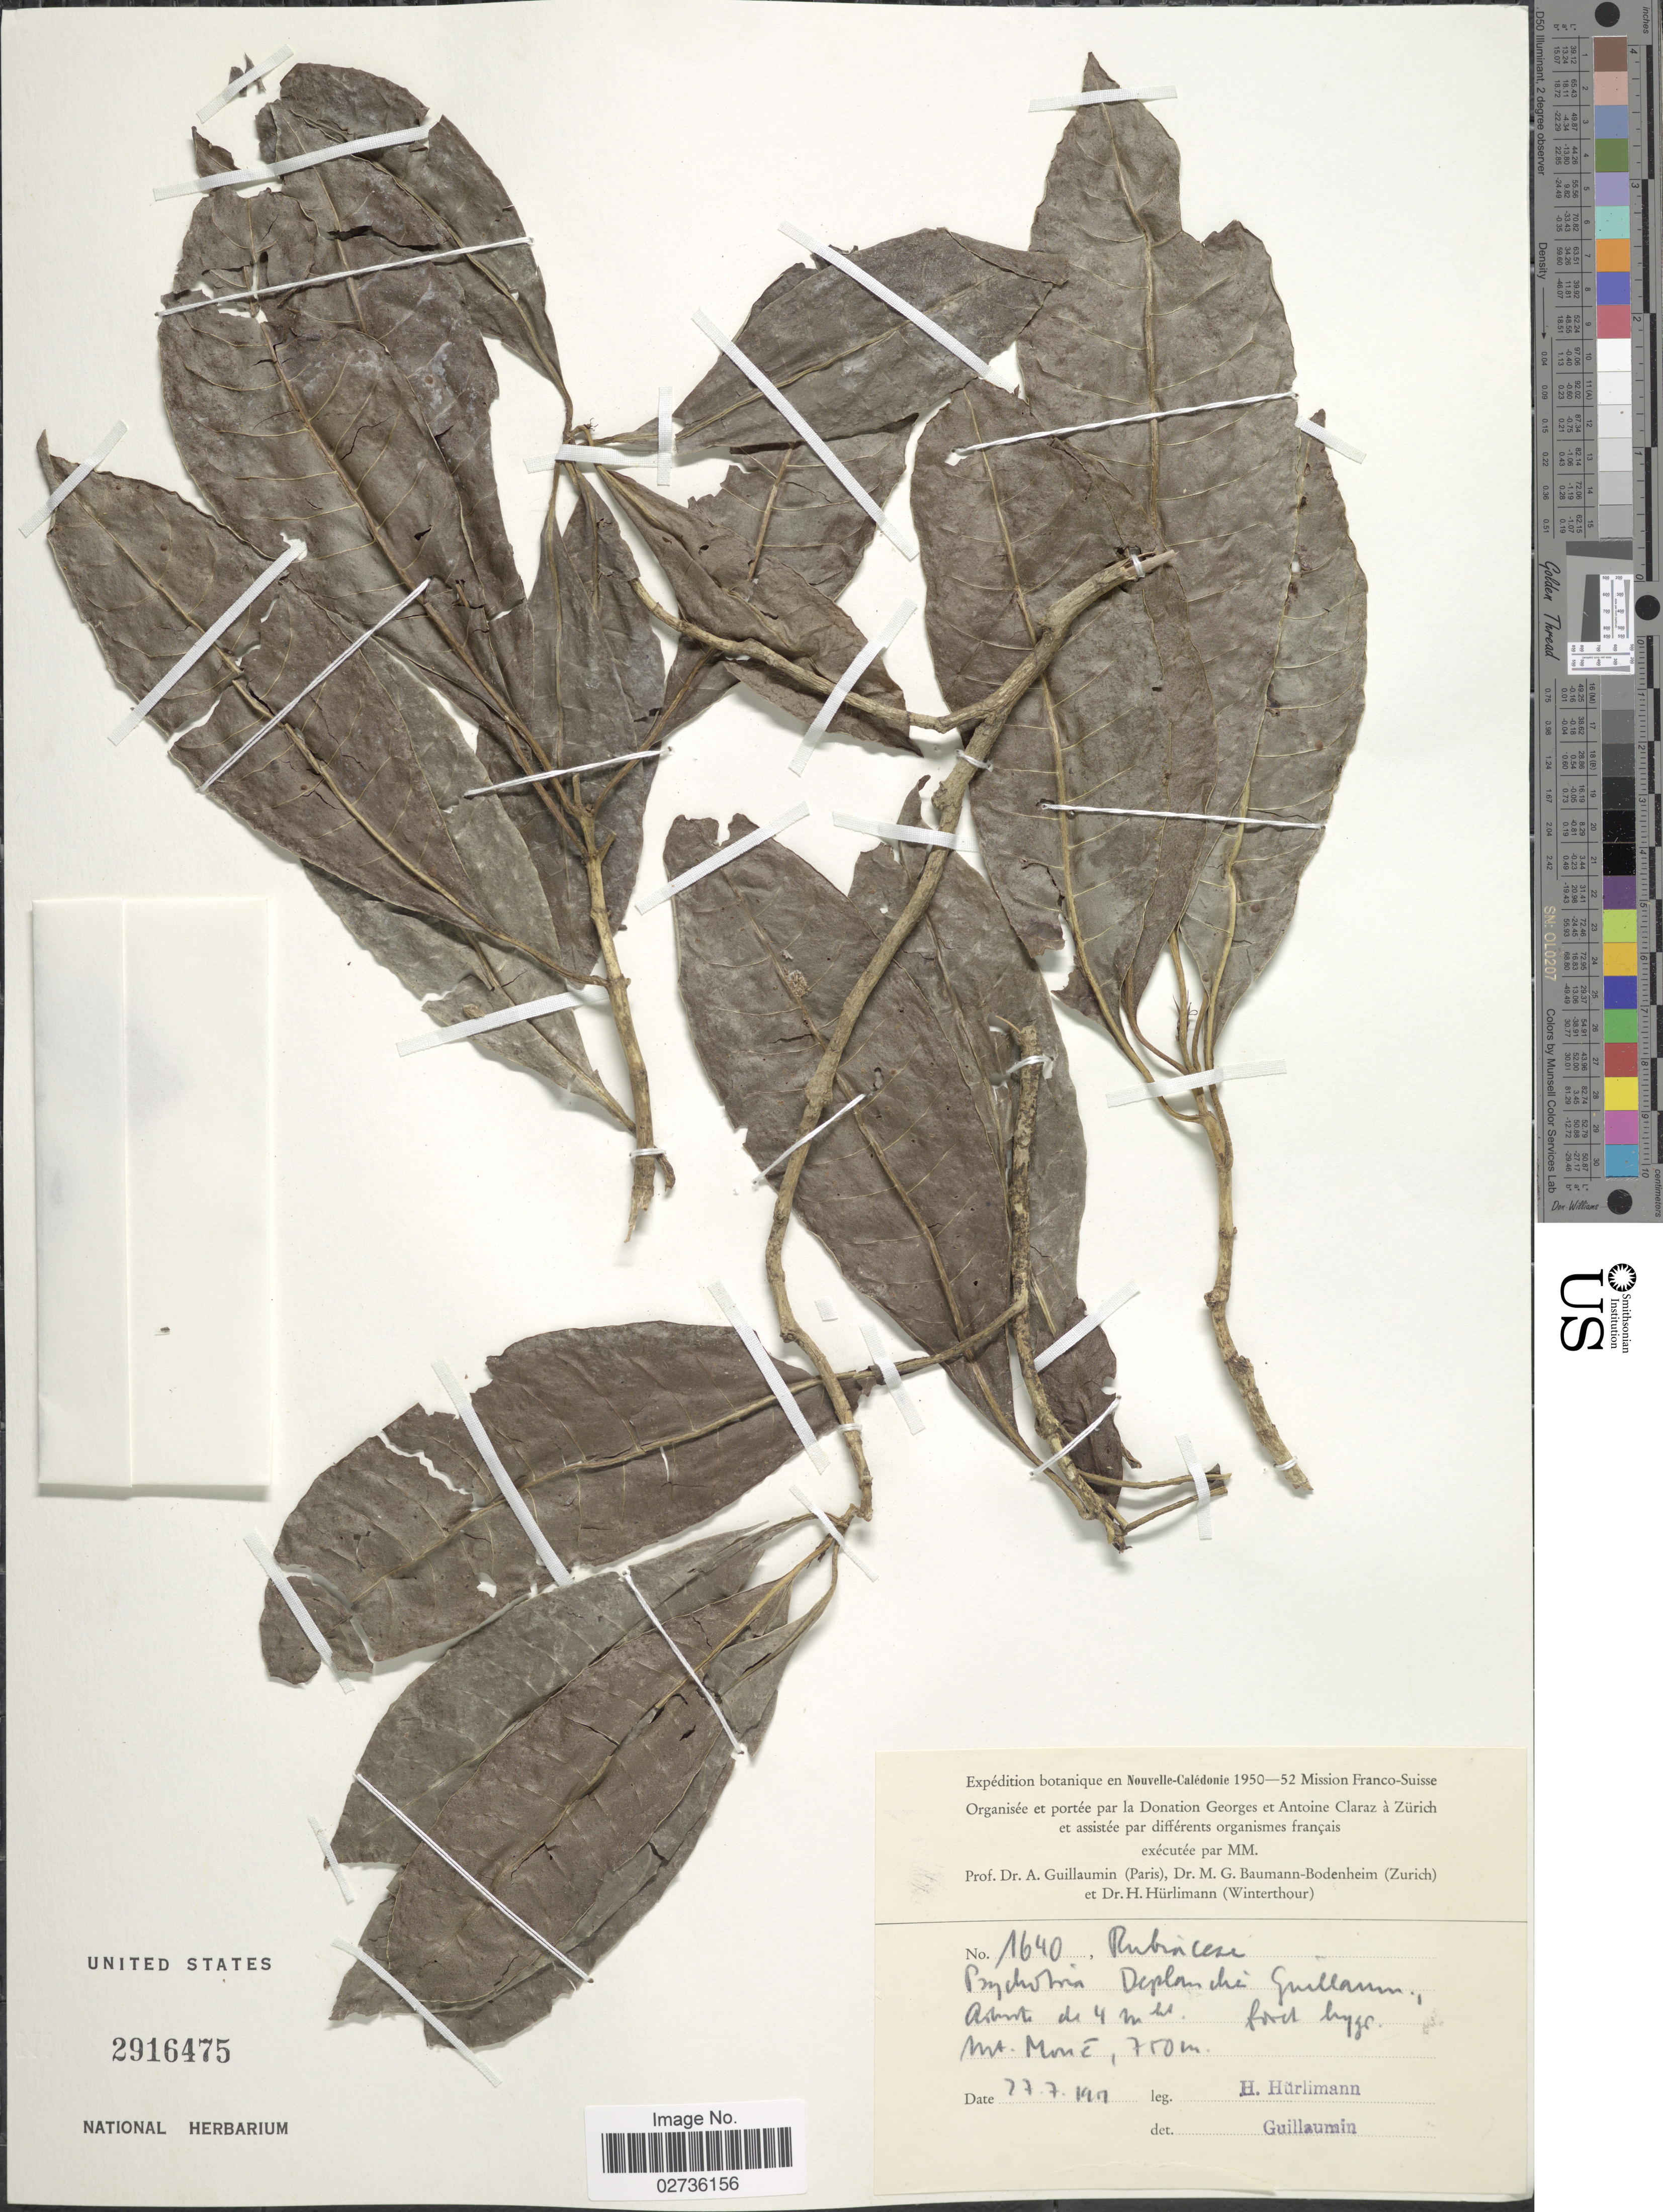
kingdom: Plantae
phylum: Tracheophyta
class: Magnoliopsida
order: Gentianales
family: Rubiaceae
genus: Psychotria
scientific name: Psychotria deplanchei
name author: (Beauvis.) Guillaumin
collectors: H. Hürlimann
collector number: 1640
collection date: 1951-07-27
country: New Caledonia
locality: Nouvelle Caledonie. Mt. Moné. [interpreted]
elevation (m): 750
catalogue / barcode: US 2916475